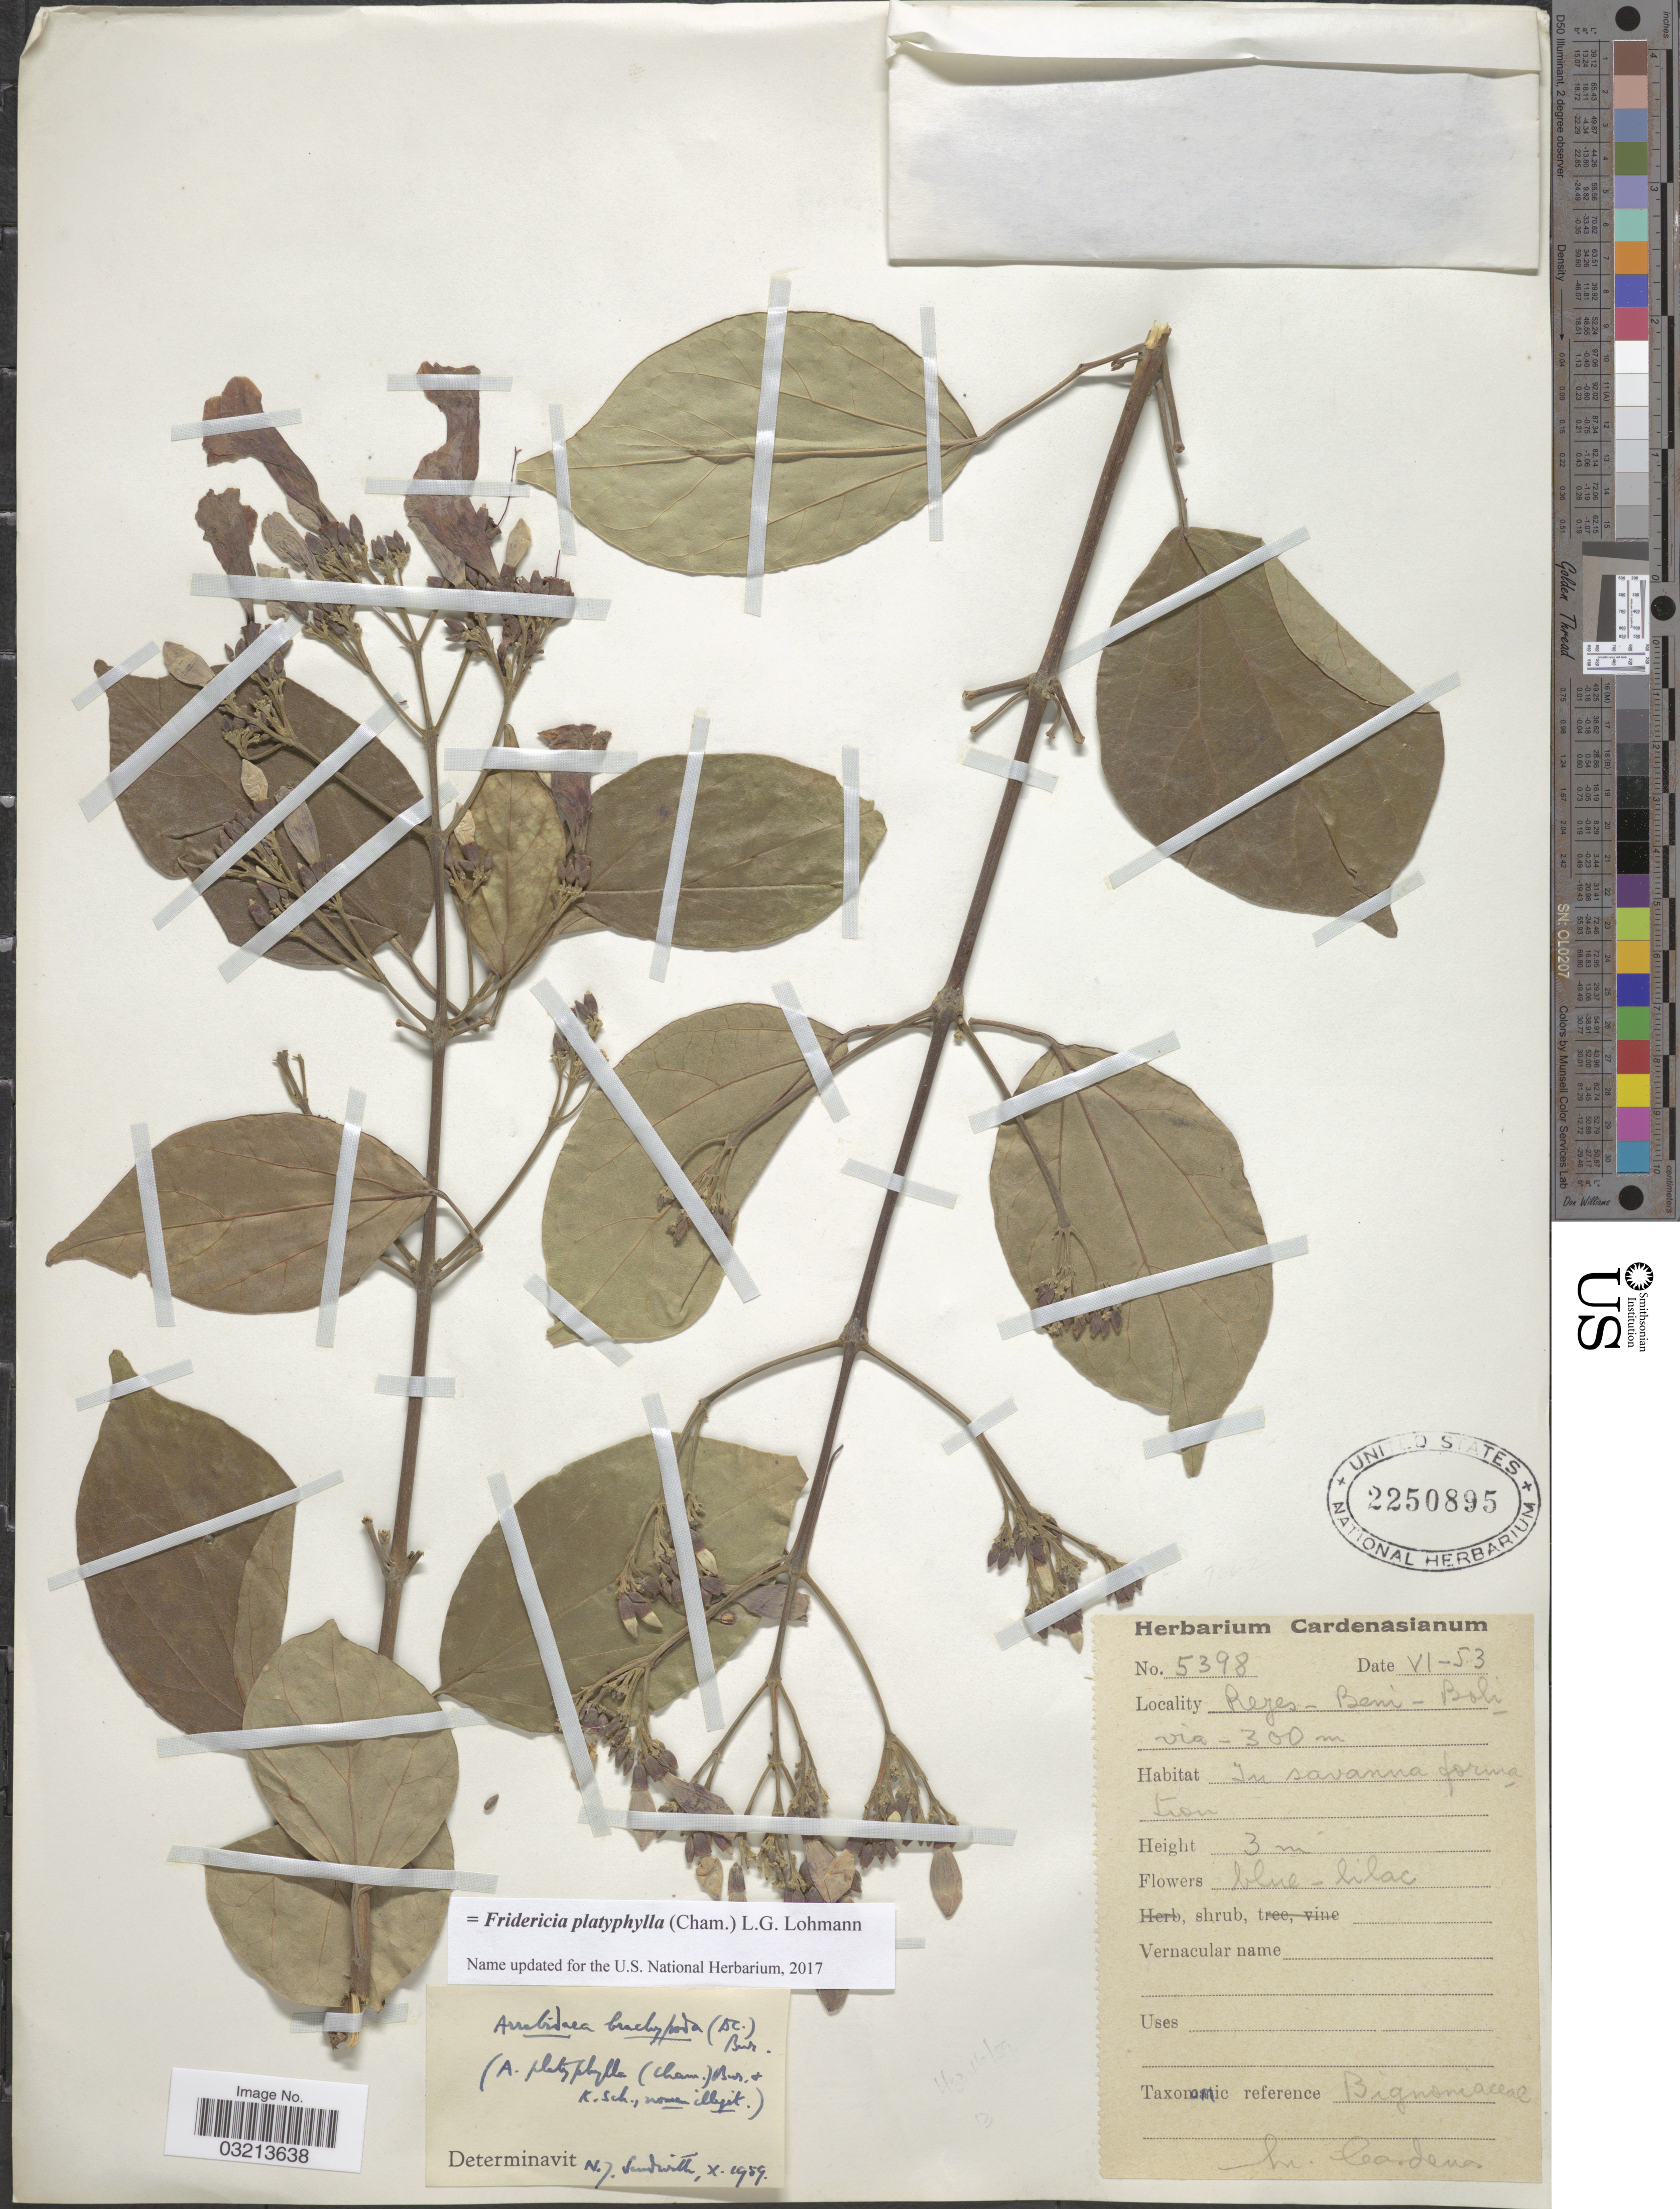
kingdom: Plantae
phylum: Tracheophyta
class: Magnoliopsida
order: Lamiales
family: Bignoniaceae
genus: Fridericia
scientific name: Fridericia platyphylla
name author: (Cham.) L.G. Lohmann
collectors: M. Cárdenas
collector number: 5398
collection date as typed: Transcribed d/m/y: /6/53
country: Bolivia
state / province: Beni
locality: Reyes-Beni.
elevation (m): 300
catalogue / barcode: US 2250895